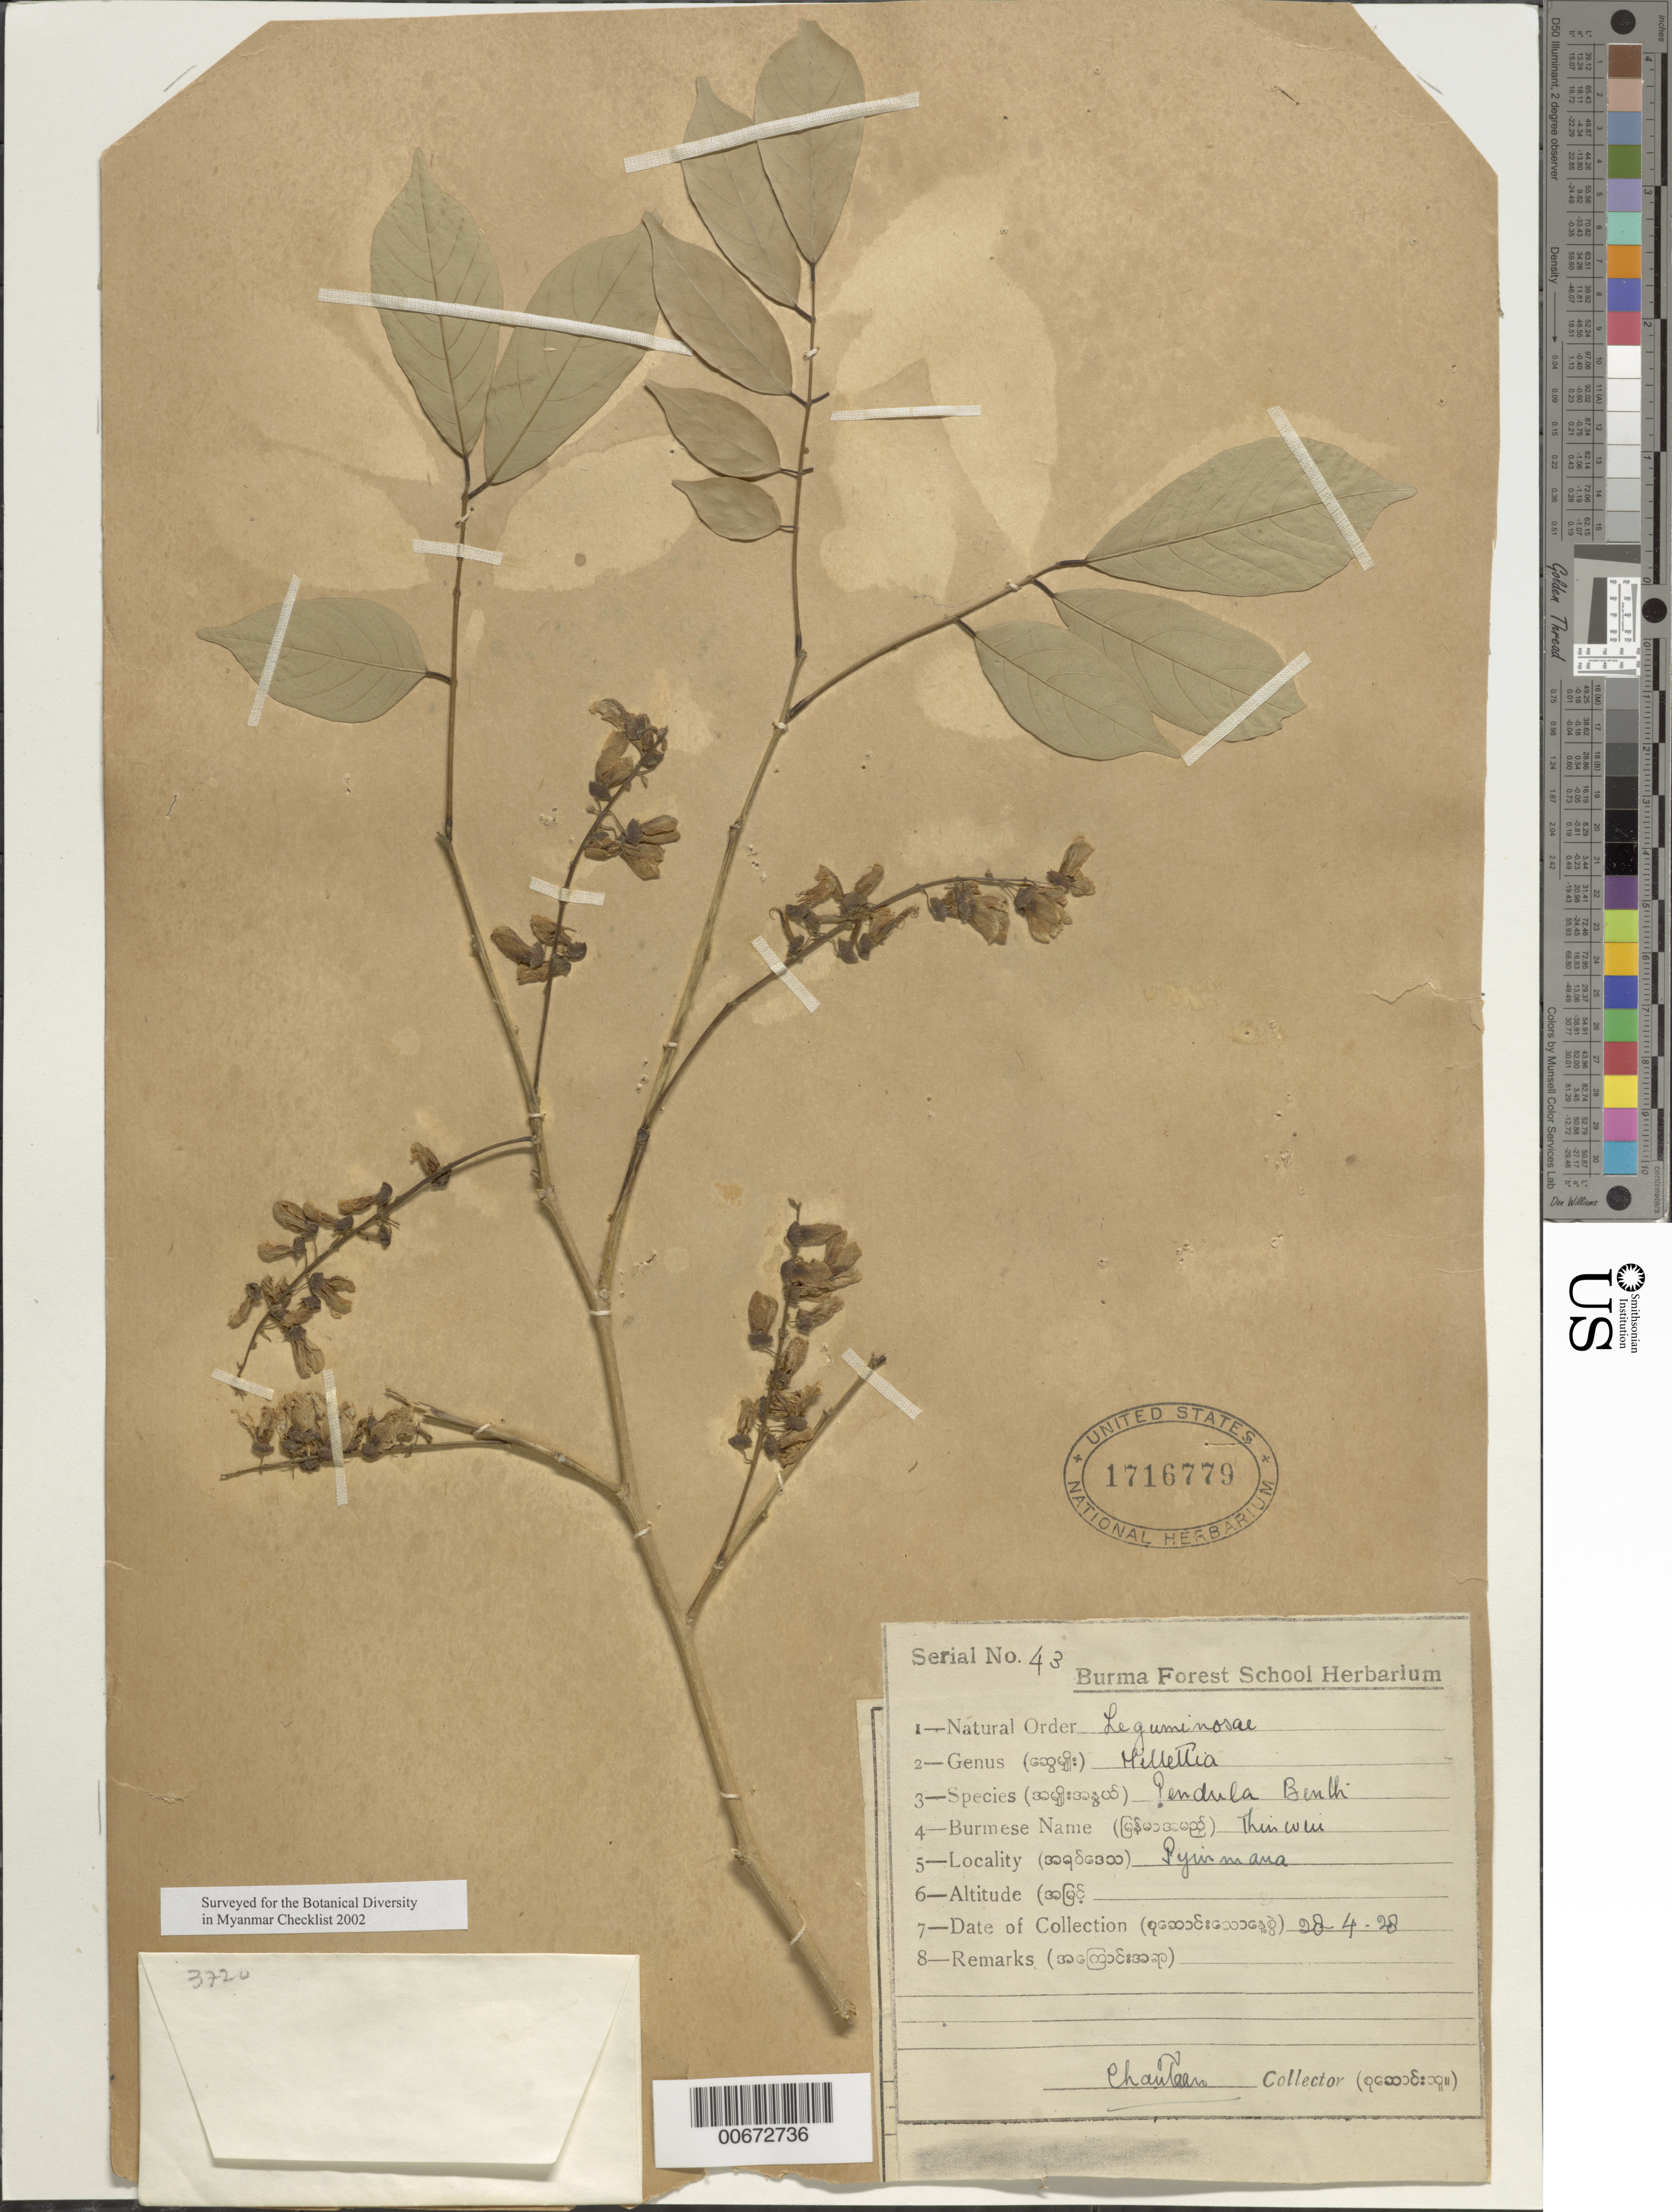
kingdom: Plantae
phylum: Tracheophyta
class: Magnoliopsida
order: Fabales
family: Fabaceae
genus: Millettia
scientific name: Millettia pendula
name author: Benth.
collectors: Chauteen, --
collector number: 43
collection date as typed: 28 Apr 1928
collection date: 1928-04-28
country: Myanmar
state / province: Mandalay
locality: Pyinmana.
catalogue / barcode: US 1716779